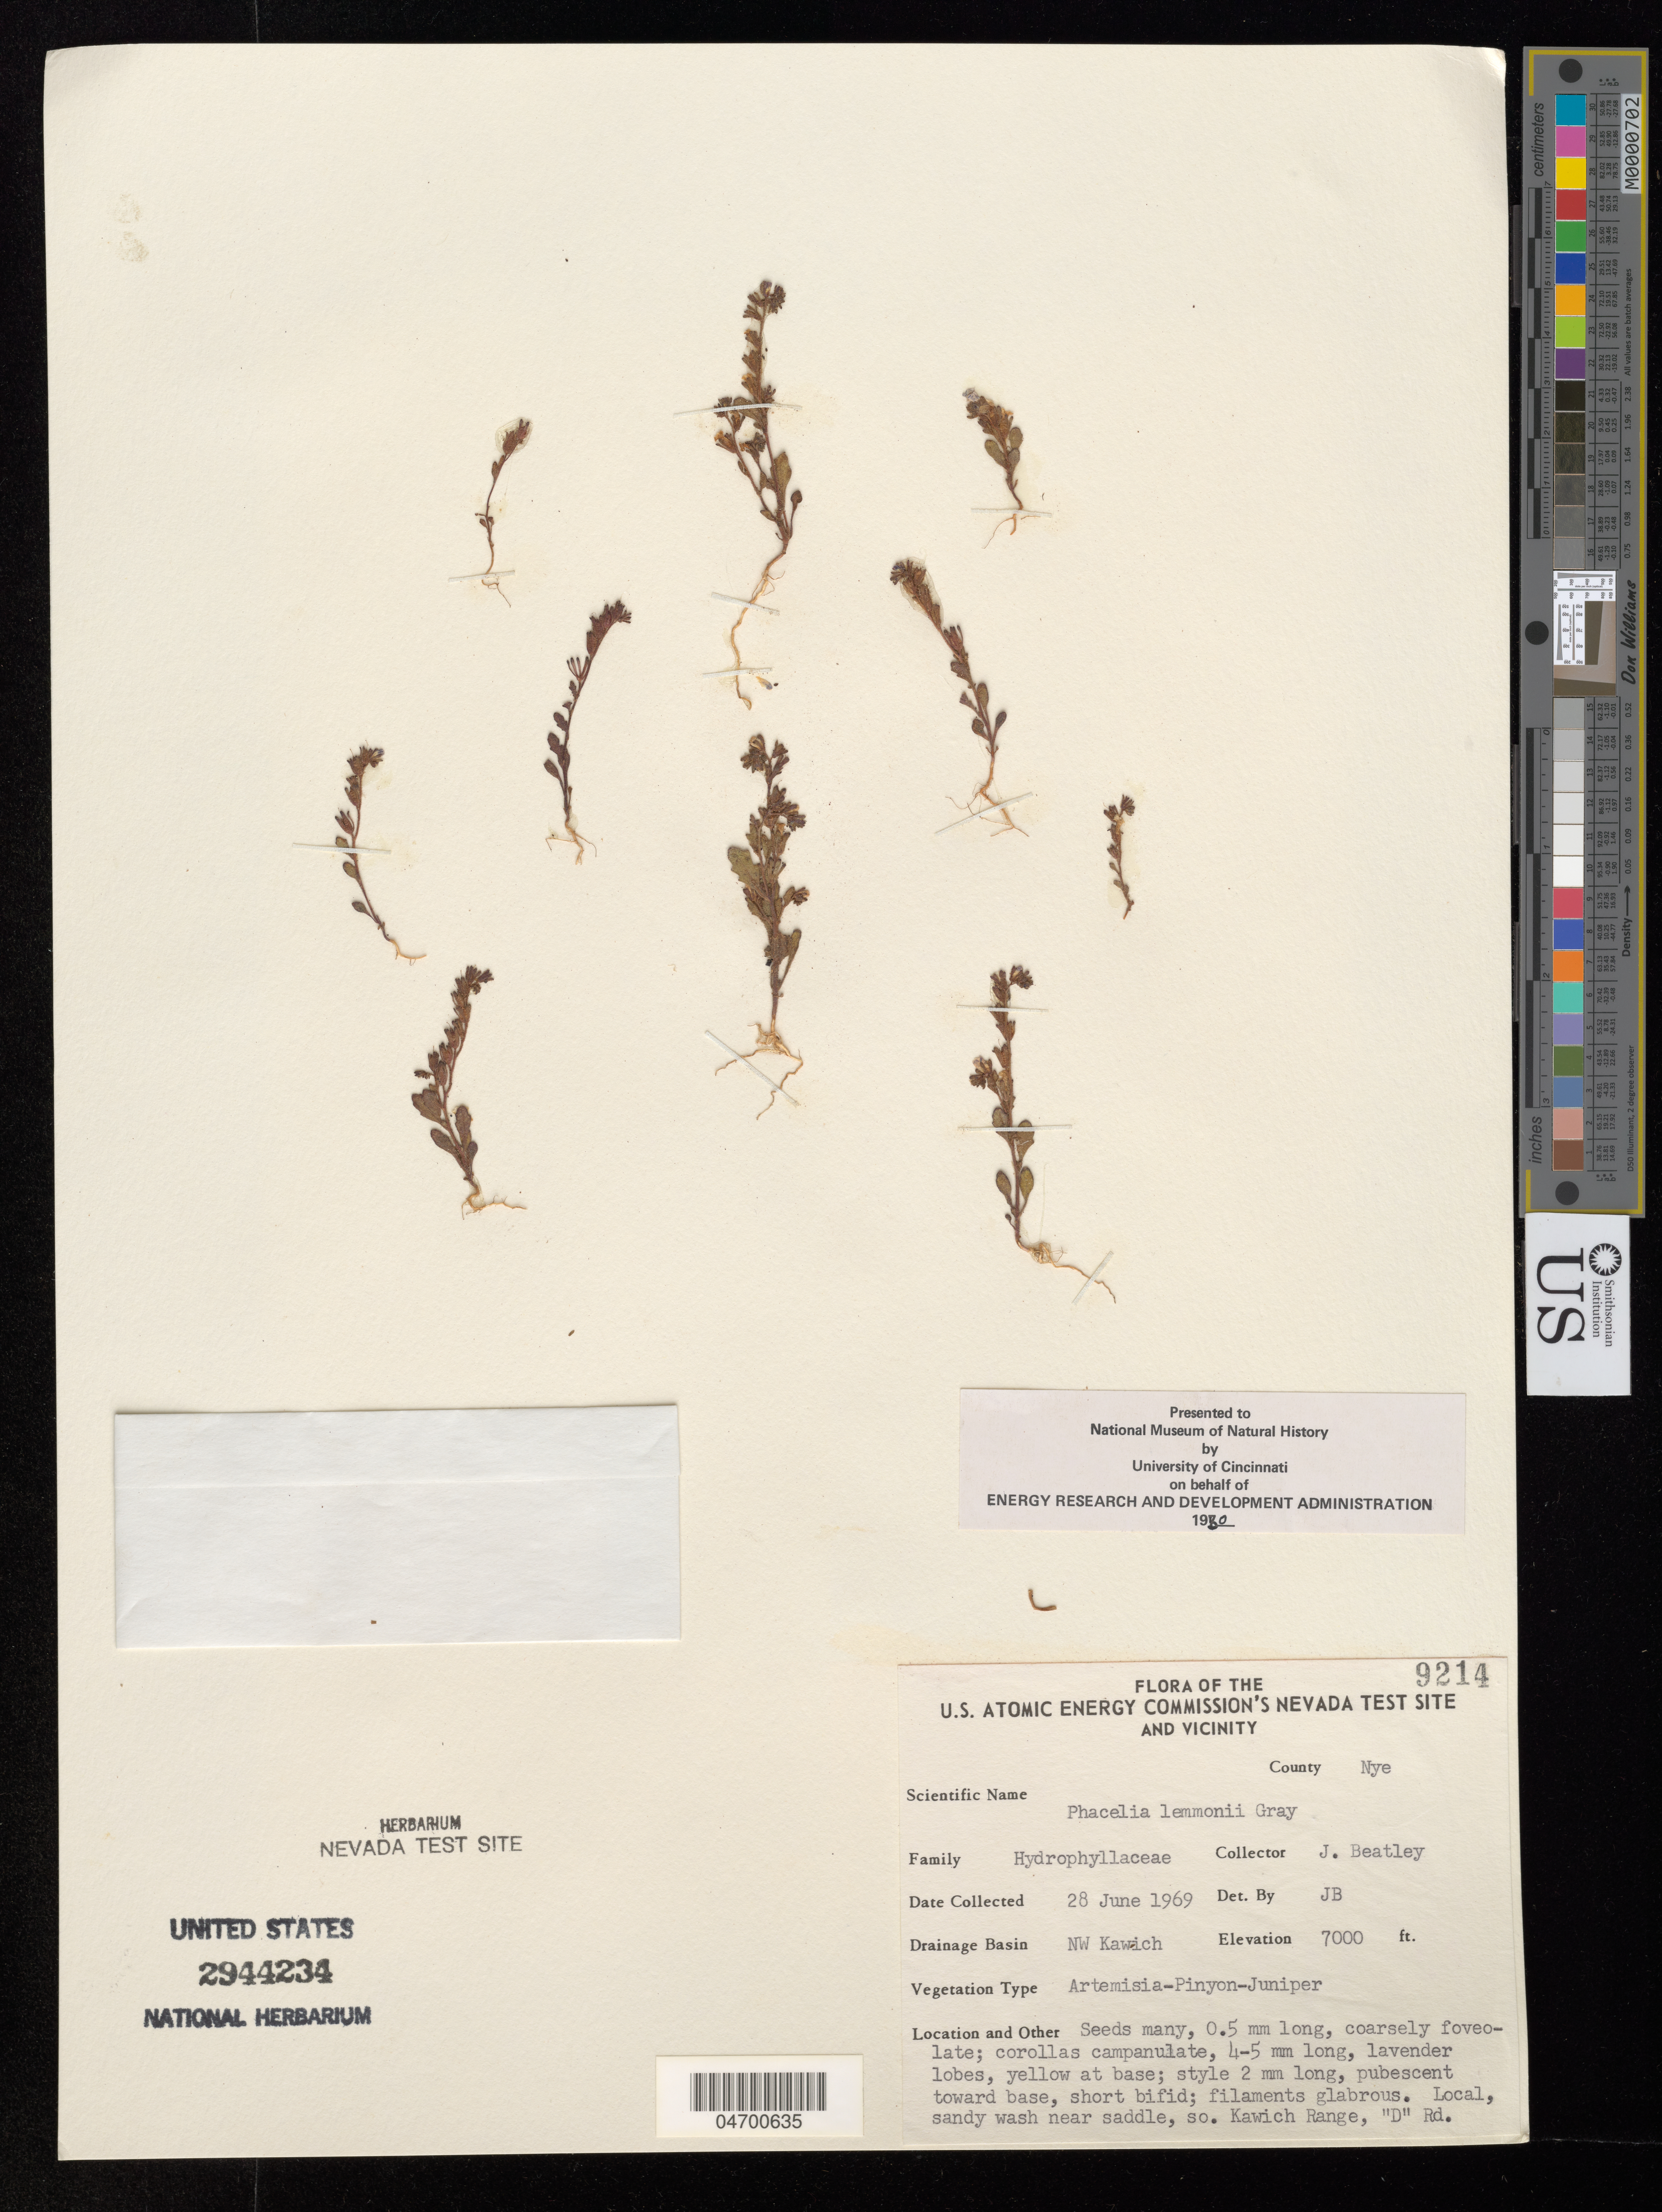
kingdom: Plantae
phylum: Tracheophyta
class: Magnoliopsida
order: Boraginales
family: Hydrophyllaceae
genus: Phacelia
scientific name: Phacelia lemmonii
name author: A. Gray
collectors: J. Beatley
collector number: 9214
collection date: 1969-06-28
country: United States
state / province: Nevada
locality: The U.S. Atomic Energy Commission's Nevada Test Site and Vicinity. County Nye. Drainage Basin NW Kawich. Sandy wash near saddle, so. Kawich Range, "D" Rd.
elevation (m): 2134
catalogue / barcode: US 2944234